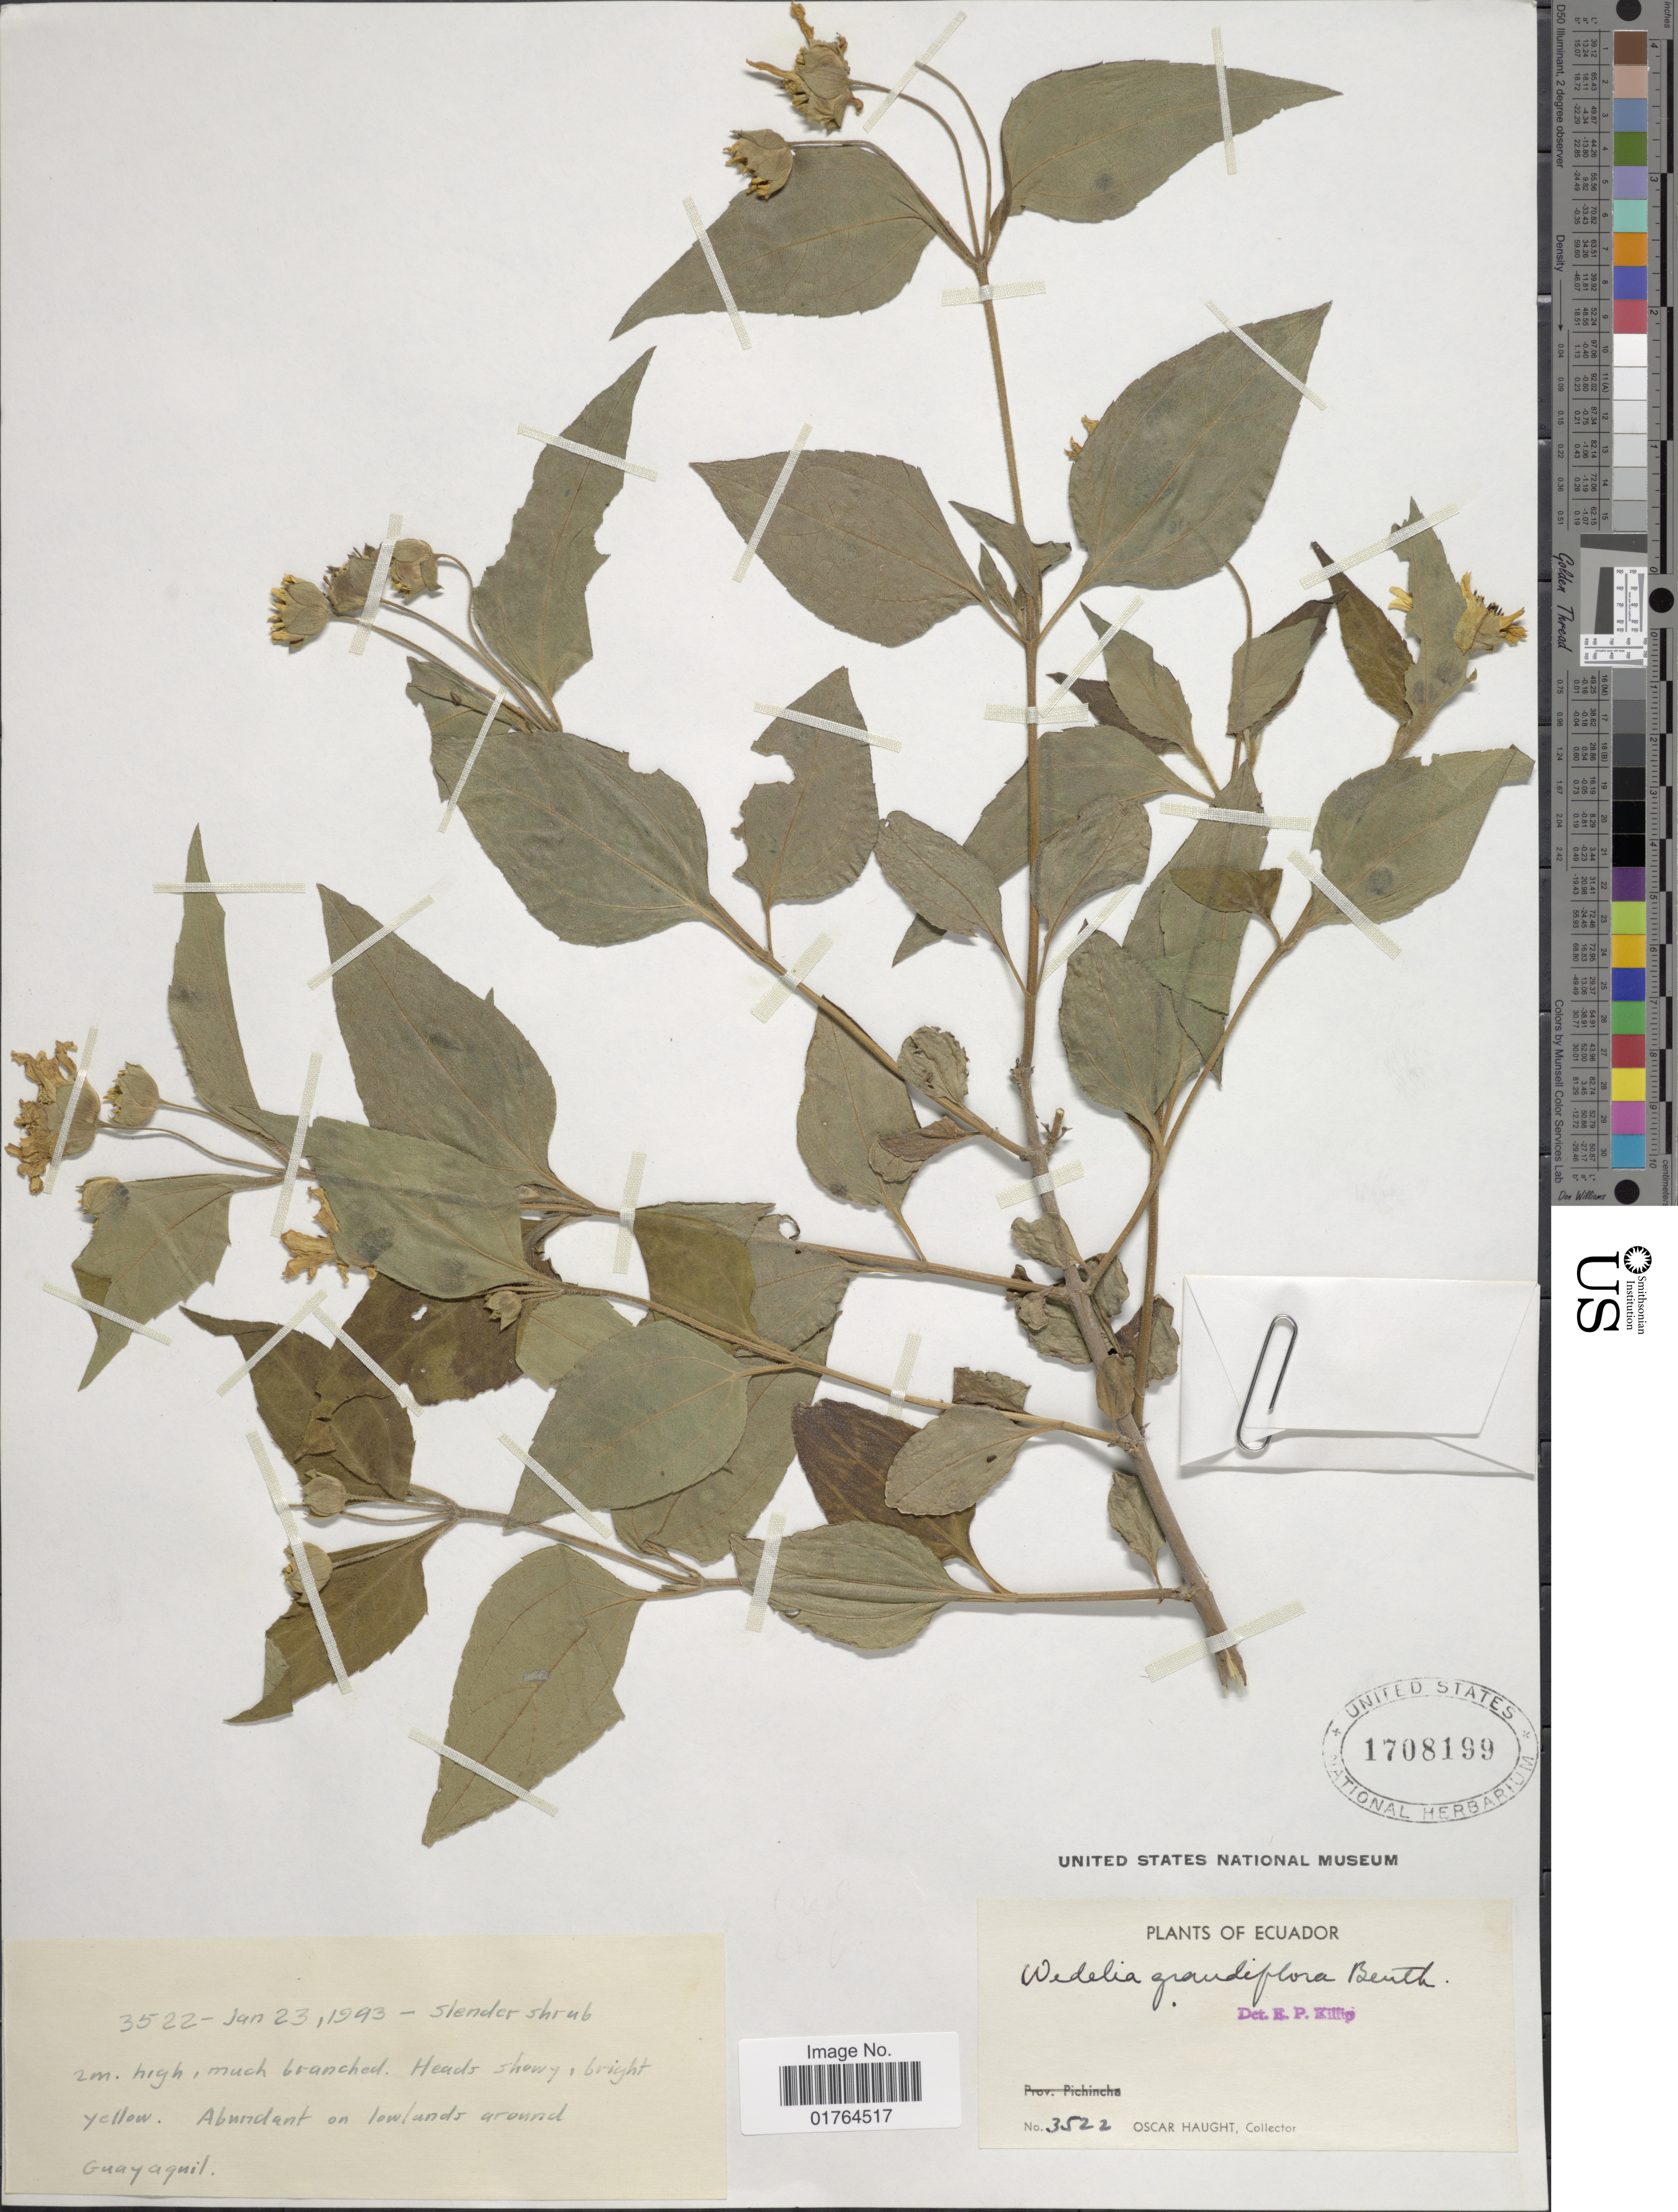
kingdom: Plantae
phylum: Tracheophyta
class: Magnoliopsida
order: Asterales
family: Asteraceae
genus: Wedelia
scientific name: Wedelia grandiflora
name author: Benth.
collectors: O. Haught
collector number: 3522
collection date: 1943-01-23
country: Ecuador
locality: Guayaquil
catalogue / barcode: US 1708199